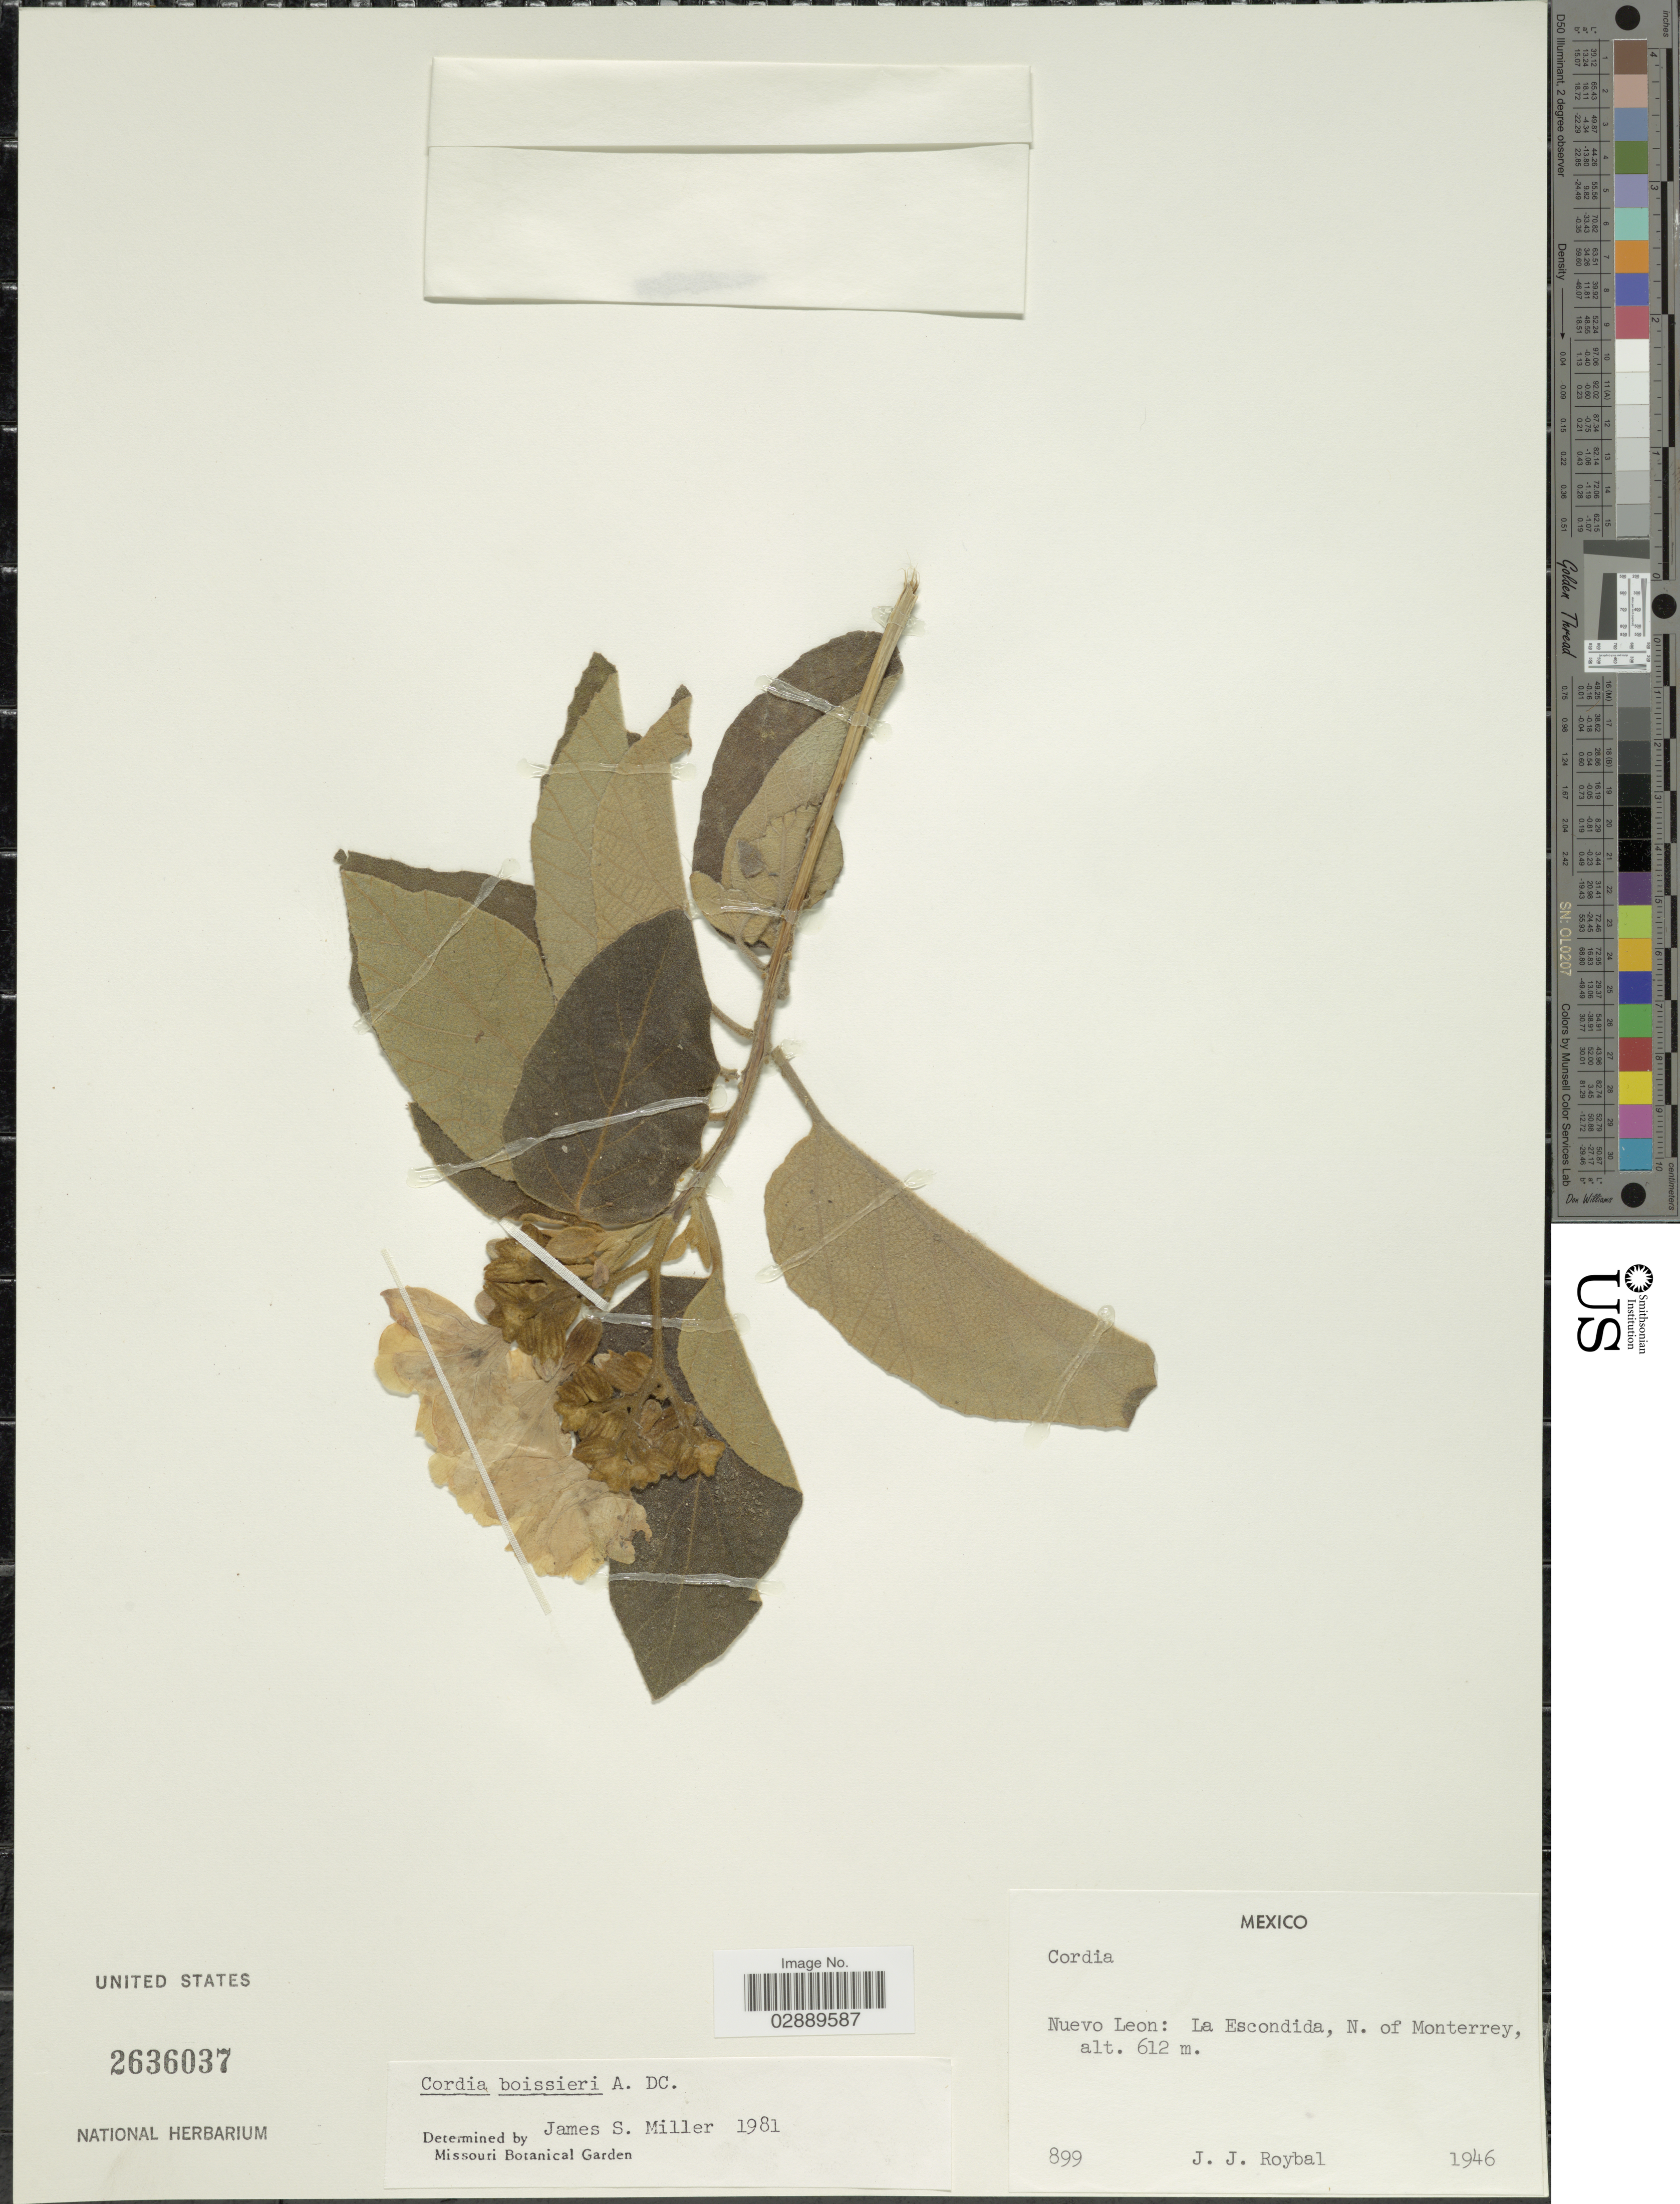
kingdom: Plantae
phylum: Tracheophyta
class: Magnoliopsida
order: Boraginales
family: Cordiaceae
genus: Cordia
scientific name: Cordia boissieri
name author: A. DC.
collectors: J. J. Roybal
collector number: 899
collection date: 1946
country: Mexico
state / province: Nuevo León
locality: Las Escondida, N. of Monterrey.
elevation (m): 612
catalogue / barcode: US 2636037